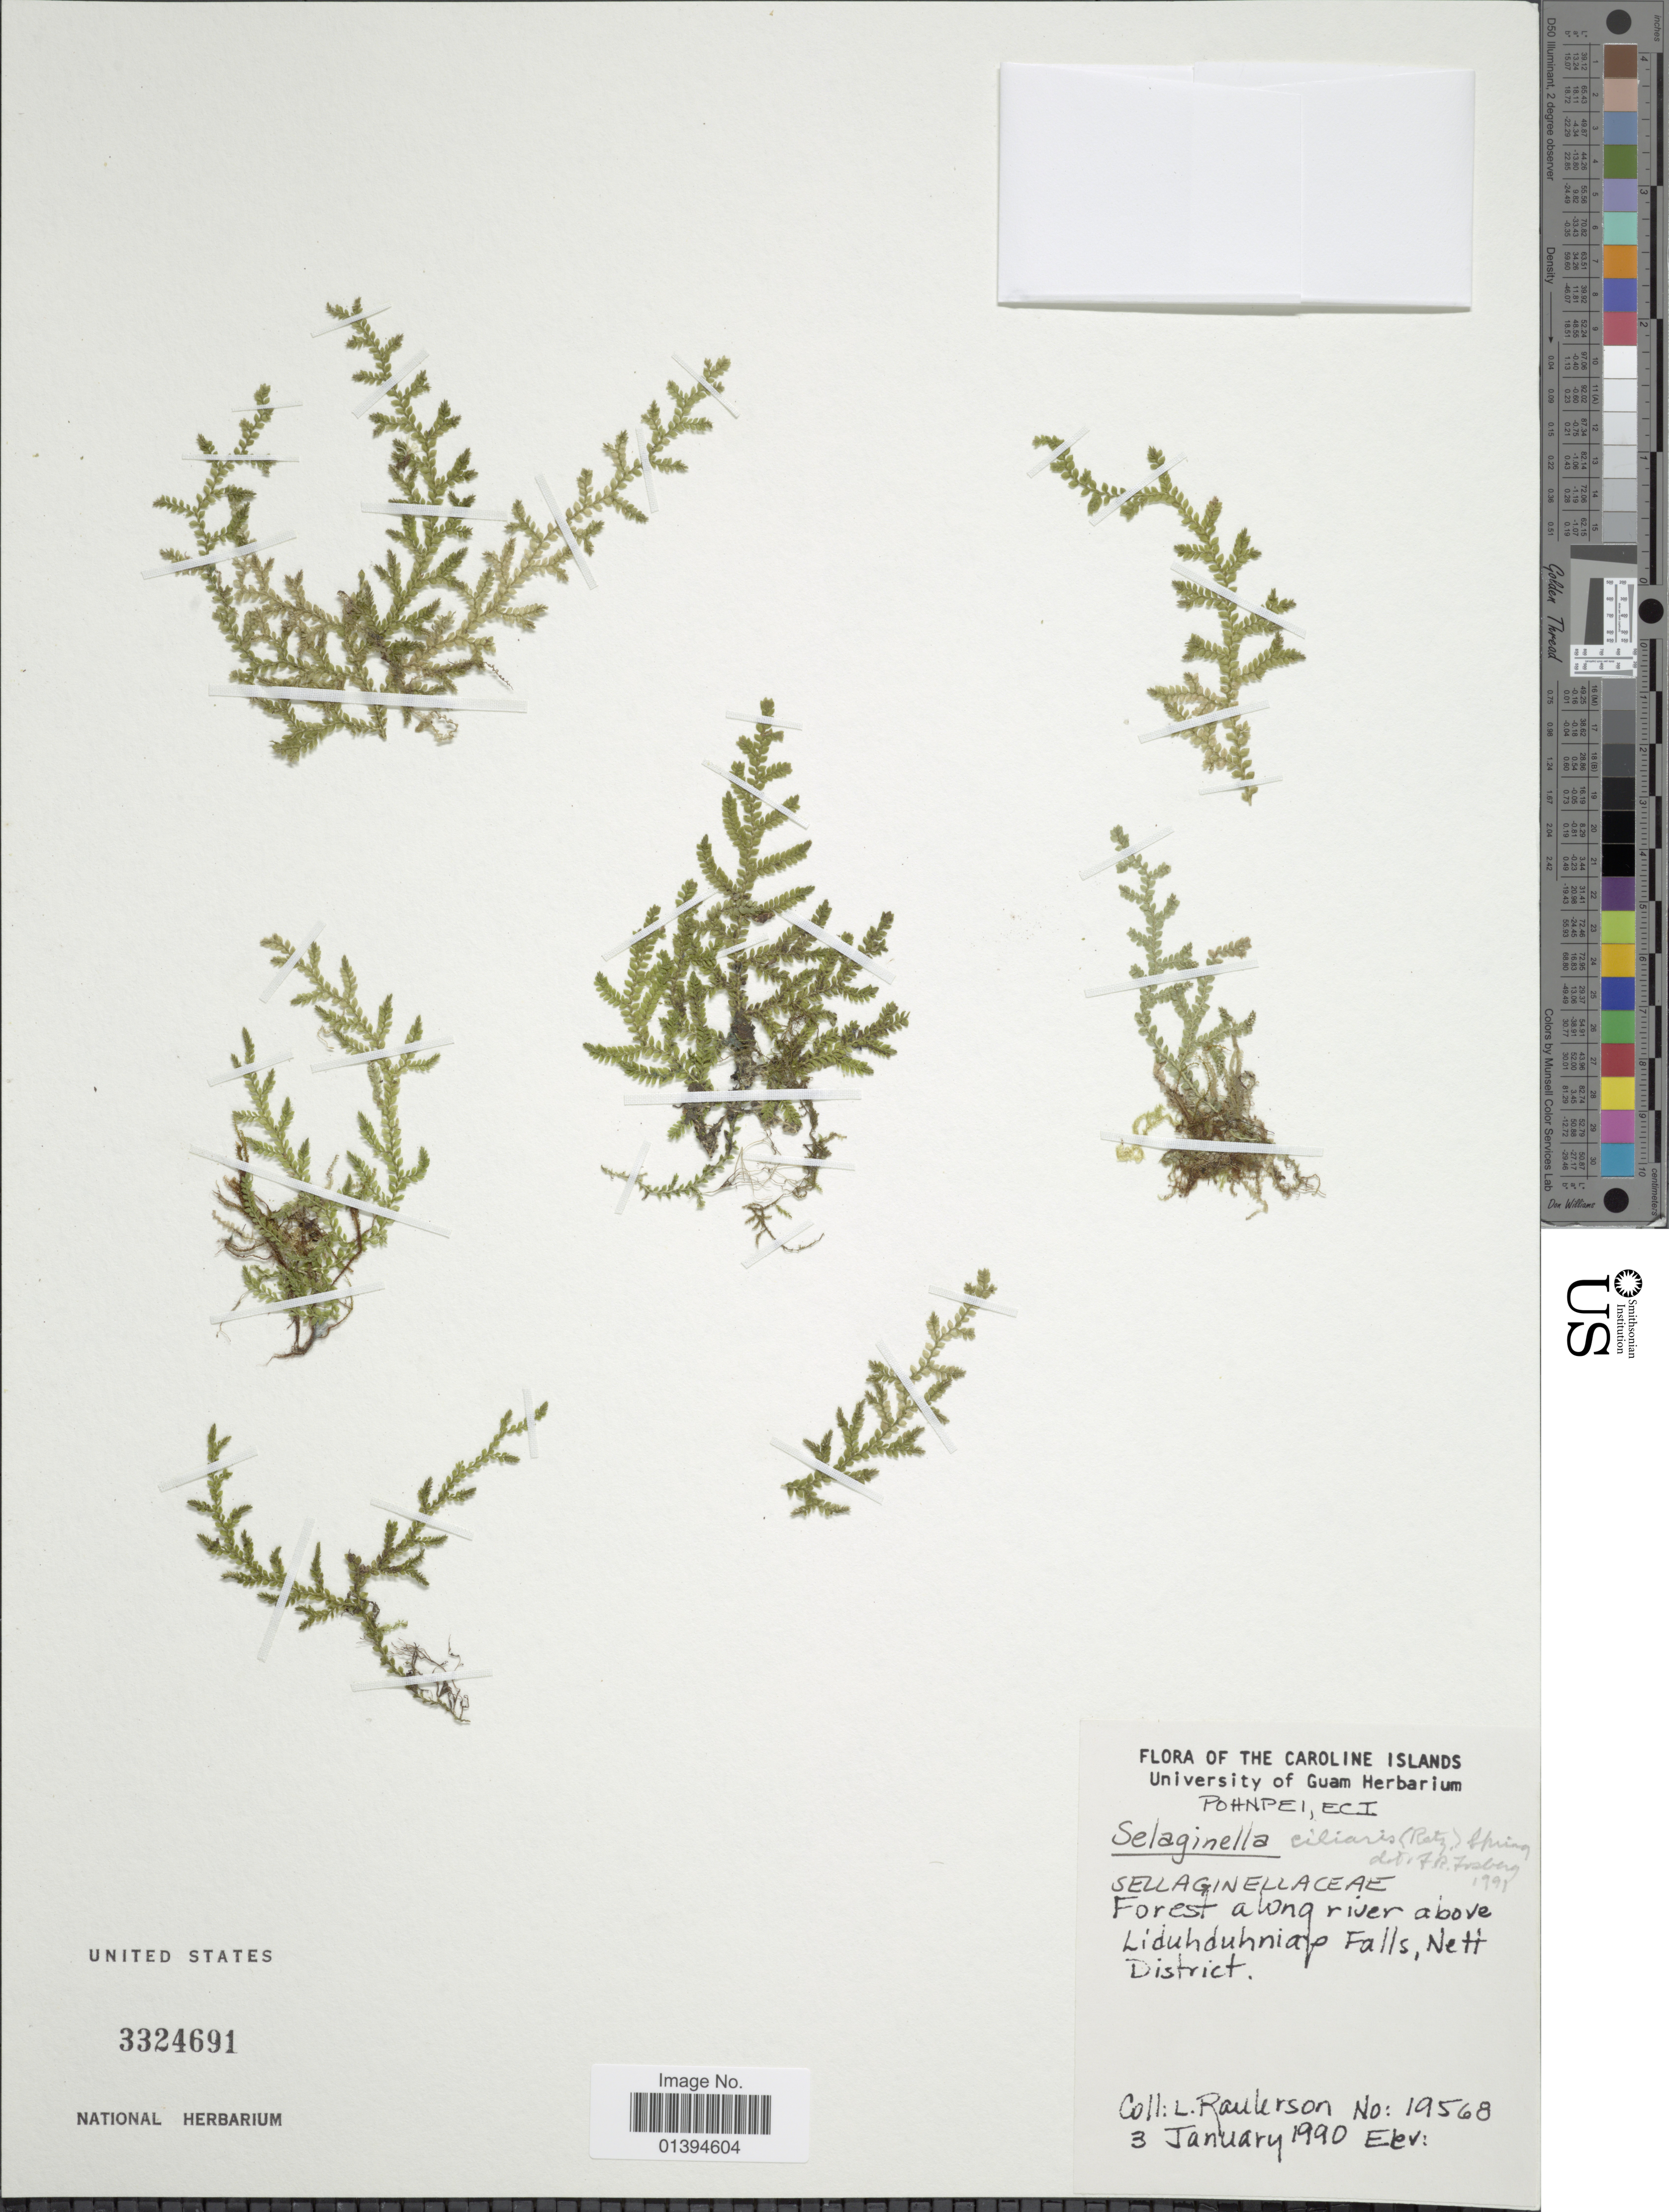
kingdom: Plantae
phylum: Tracheophyta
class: Lycopodiopsida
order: Selaginellales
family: Selaginellaceae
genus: Selaginella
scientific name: Selaginella ciliaris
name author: (Retz.) Spring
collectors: L. Raulerson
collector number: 19568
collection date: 1990-01-03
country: Micronesia, Federated States of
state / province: Pohnpei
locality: Caroline Islands. ECI, forest along river above Lduhduhniap falls, Nett District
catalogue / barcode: US 3324691